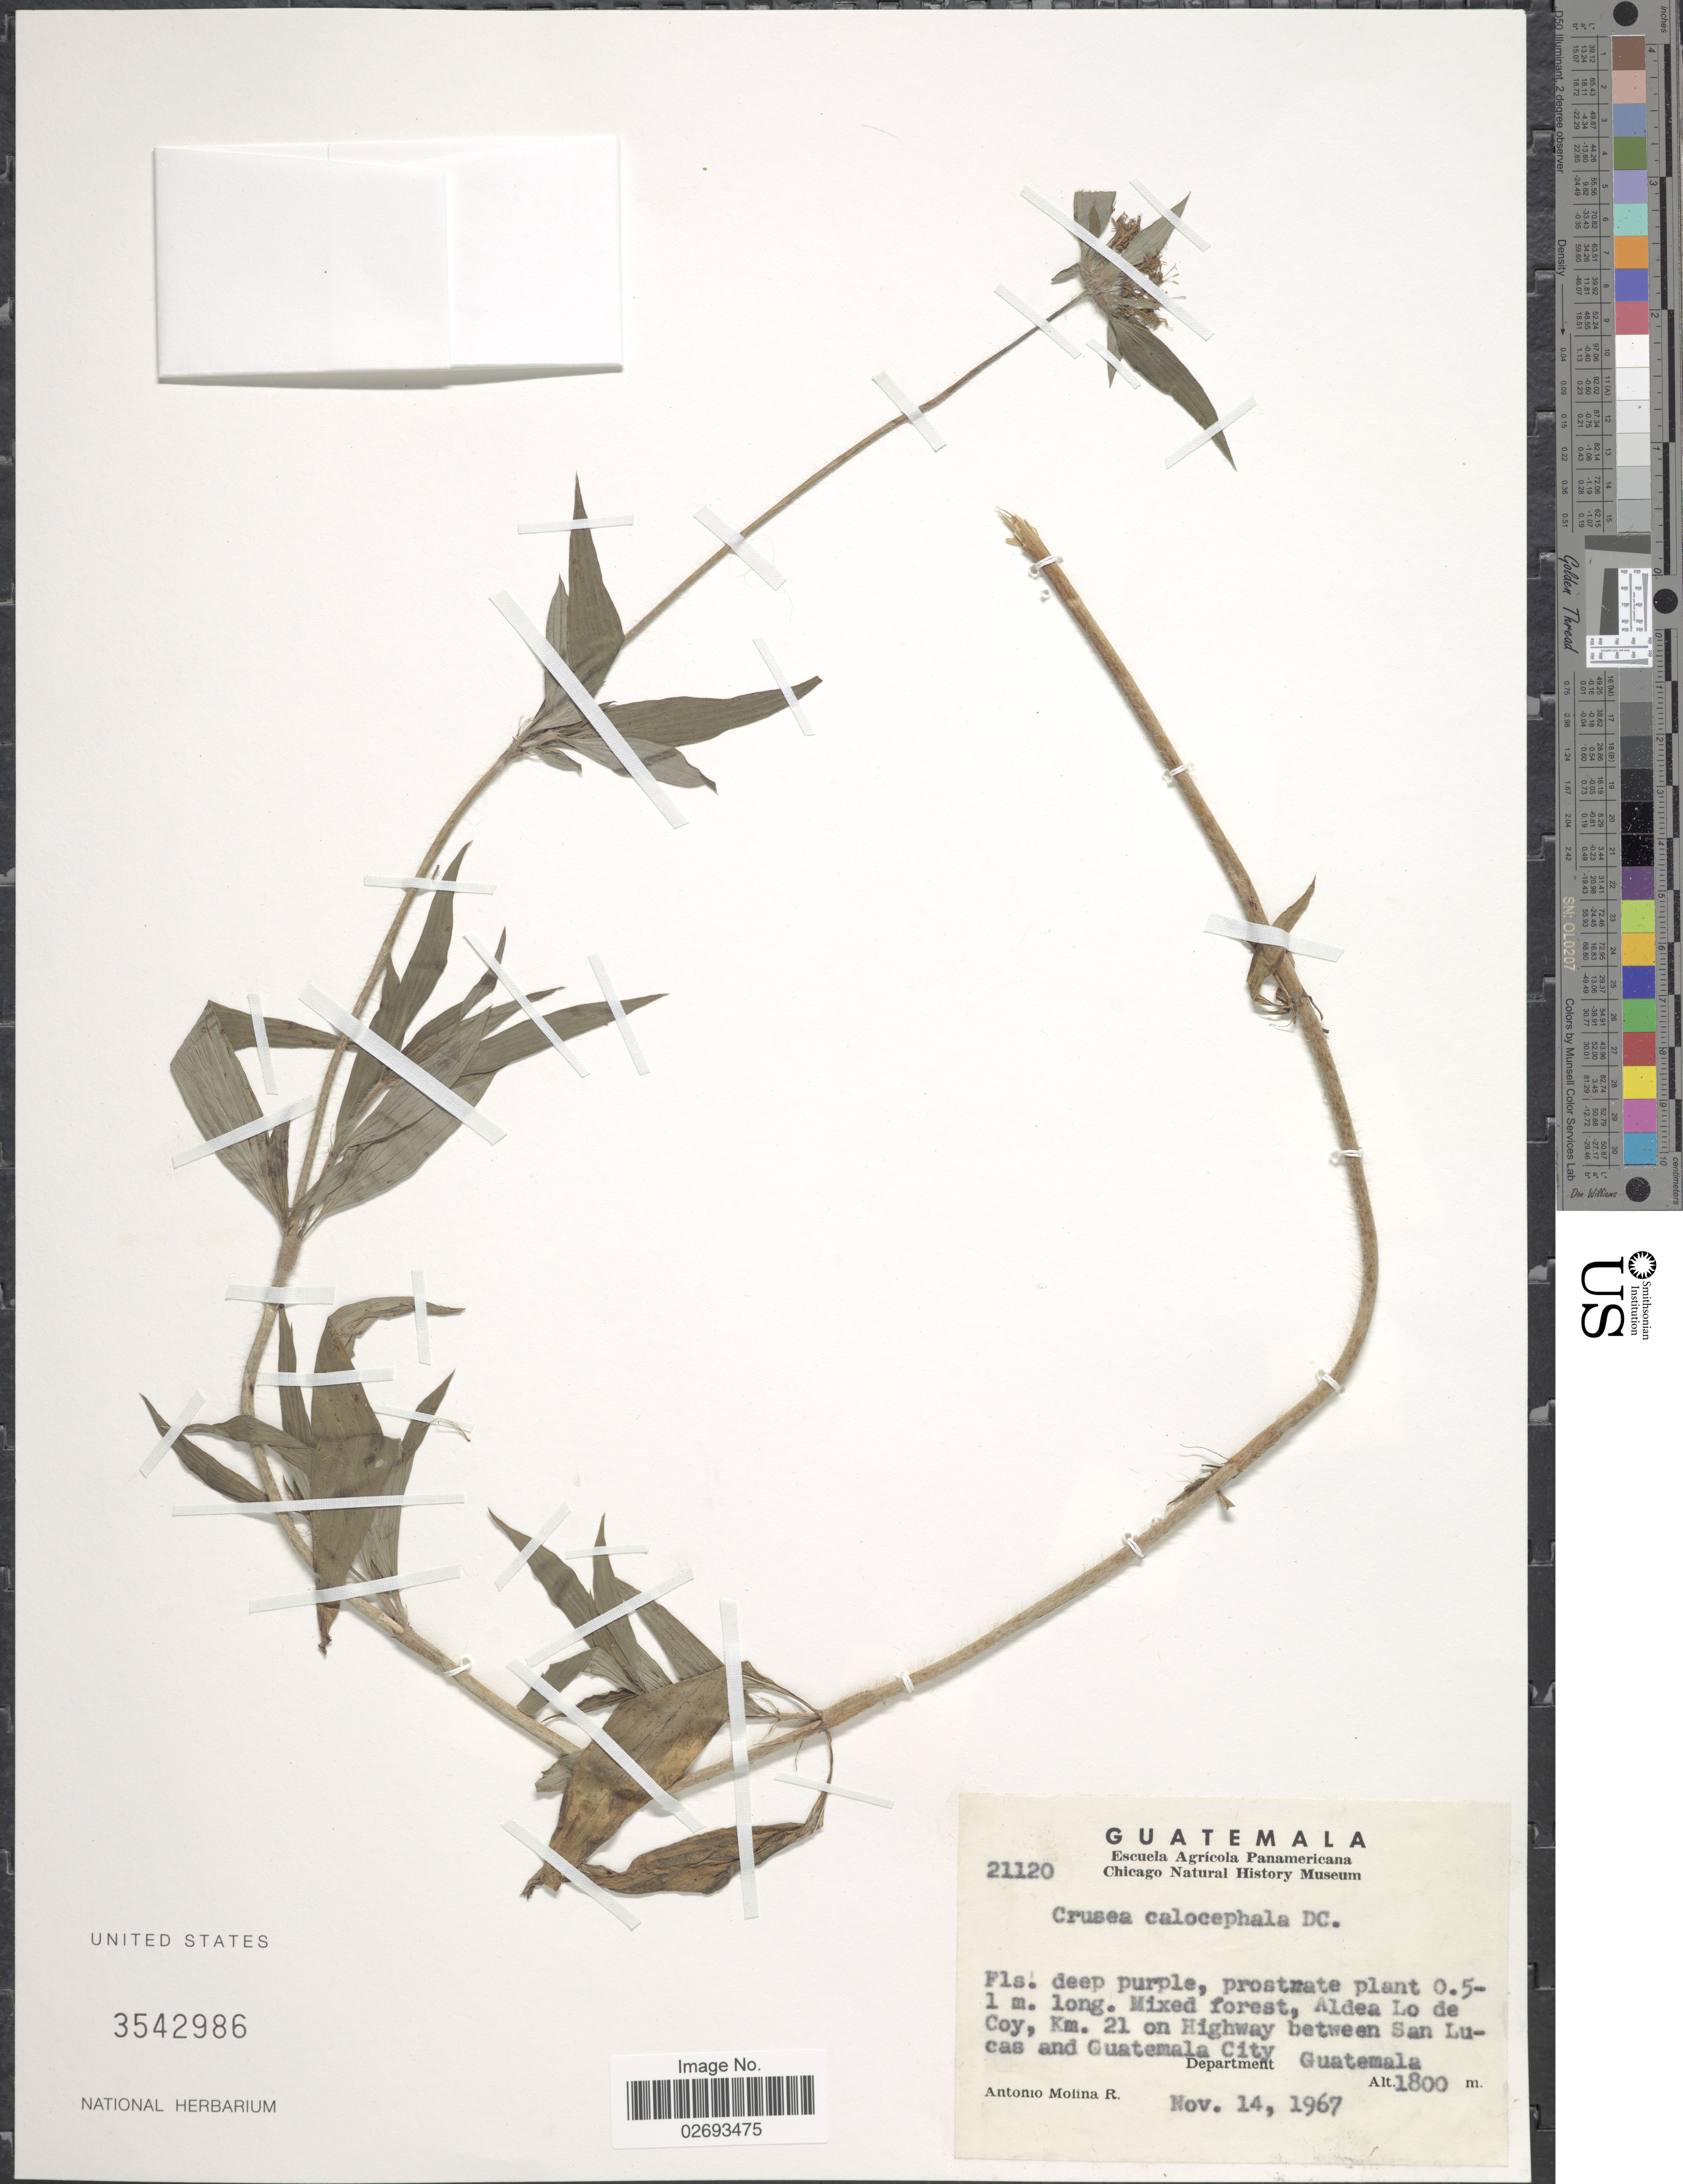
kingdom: Plantae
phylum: Tracheophyta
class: Magnoliopsida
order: Gentianales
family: Rubiaceae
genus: Crusea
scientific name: Crusea calocephala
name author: DC.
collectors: A. Molina R.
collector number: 21120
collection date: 1967-11-14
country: Guatemala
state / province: Guatemala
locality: Aldea Lo de Coy, Km 21 on highway between San Lucas and Guatemala City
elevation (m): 1800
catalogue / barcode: US 3542986